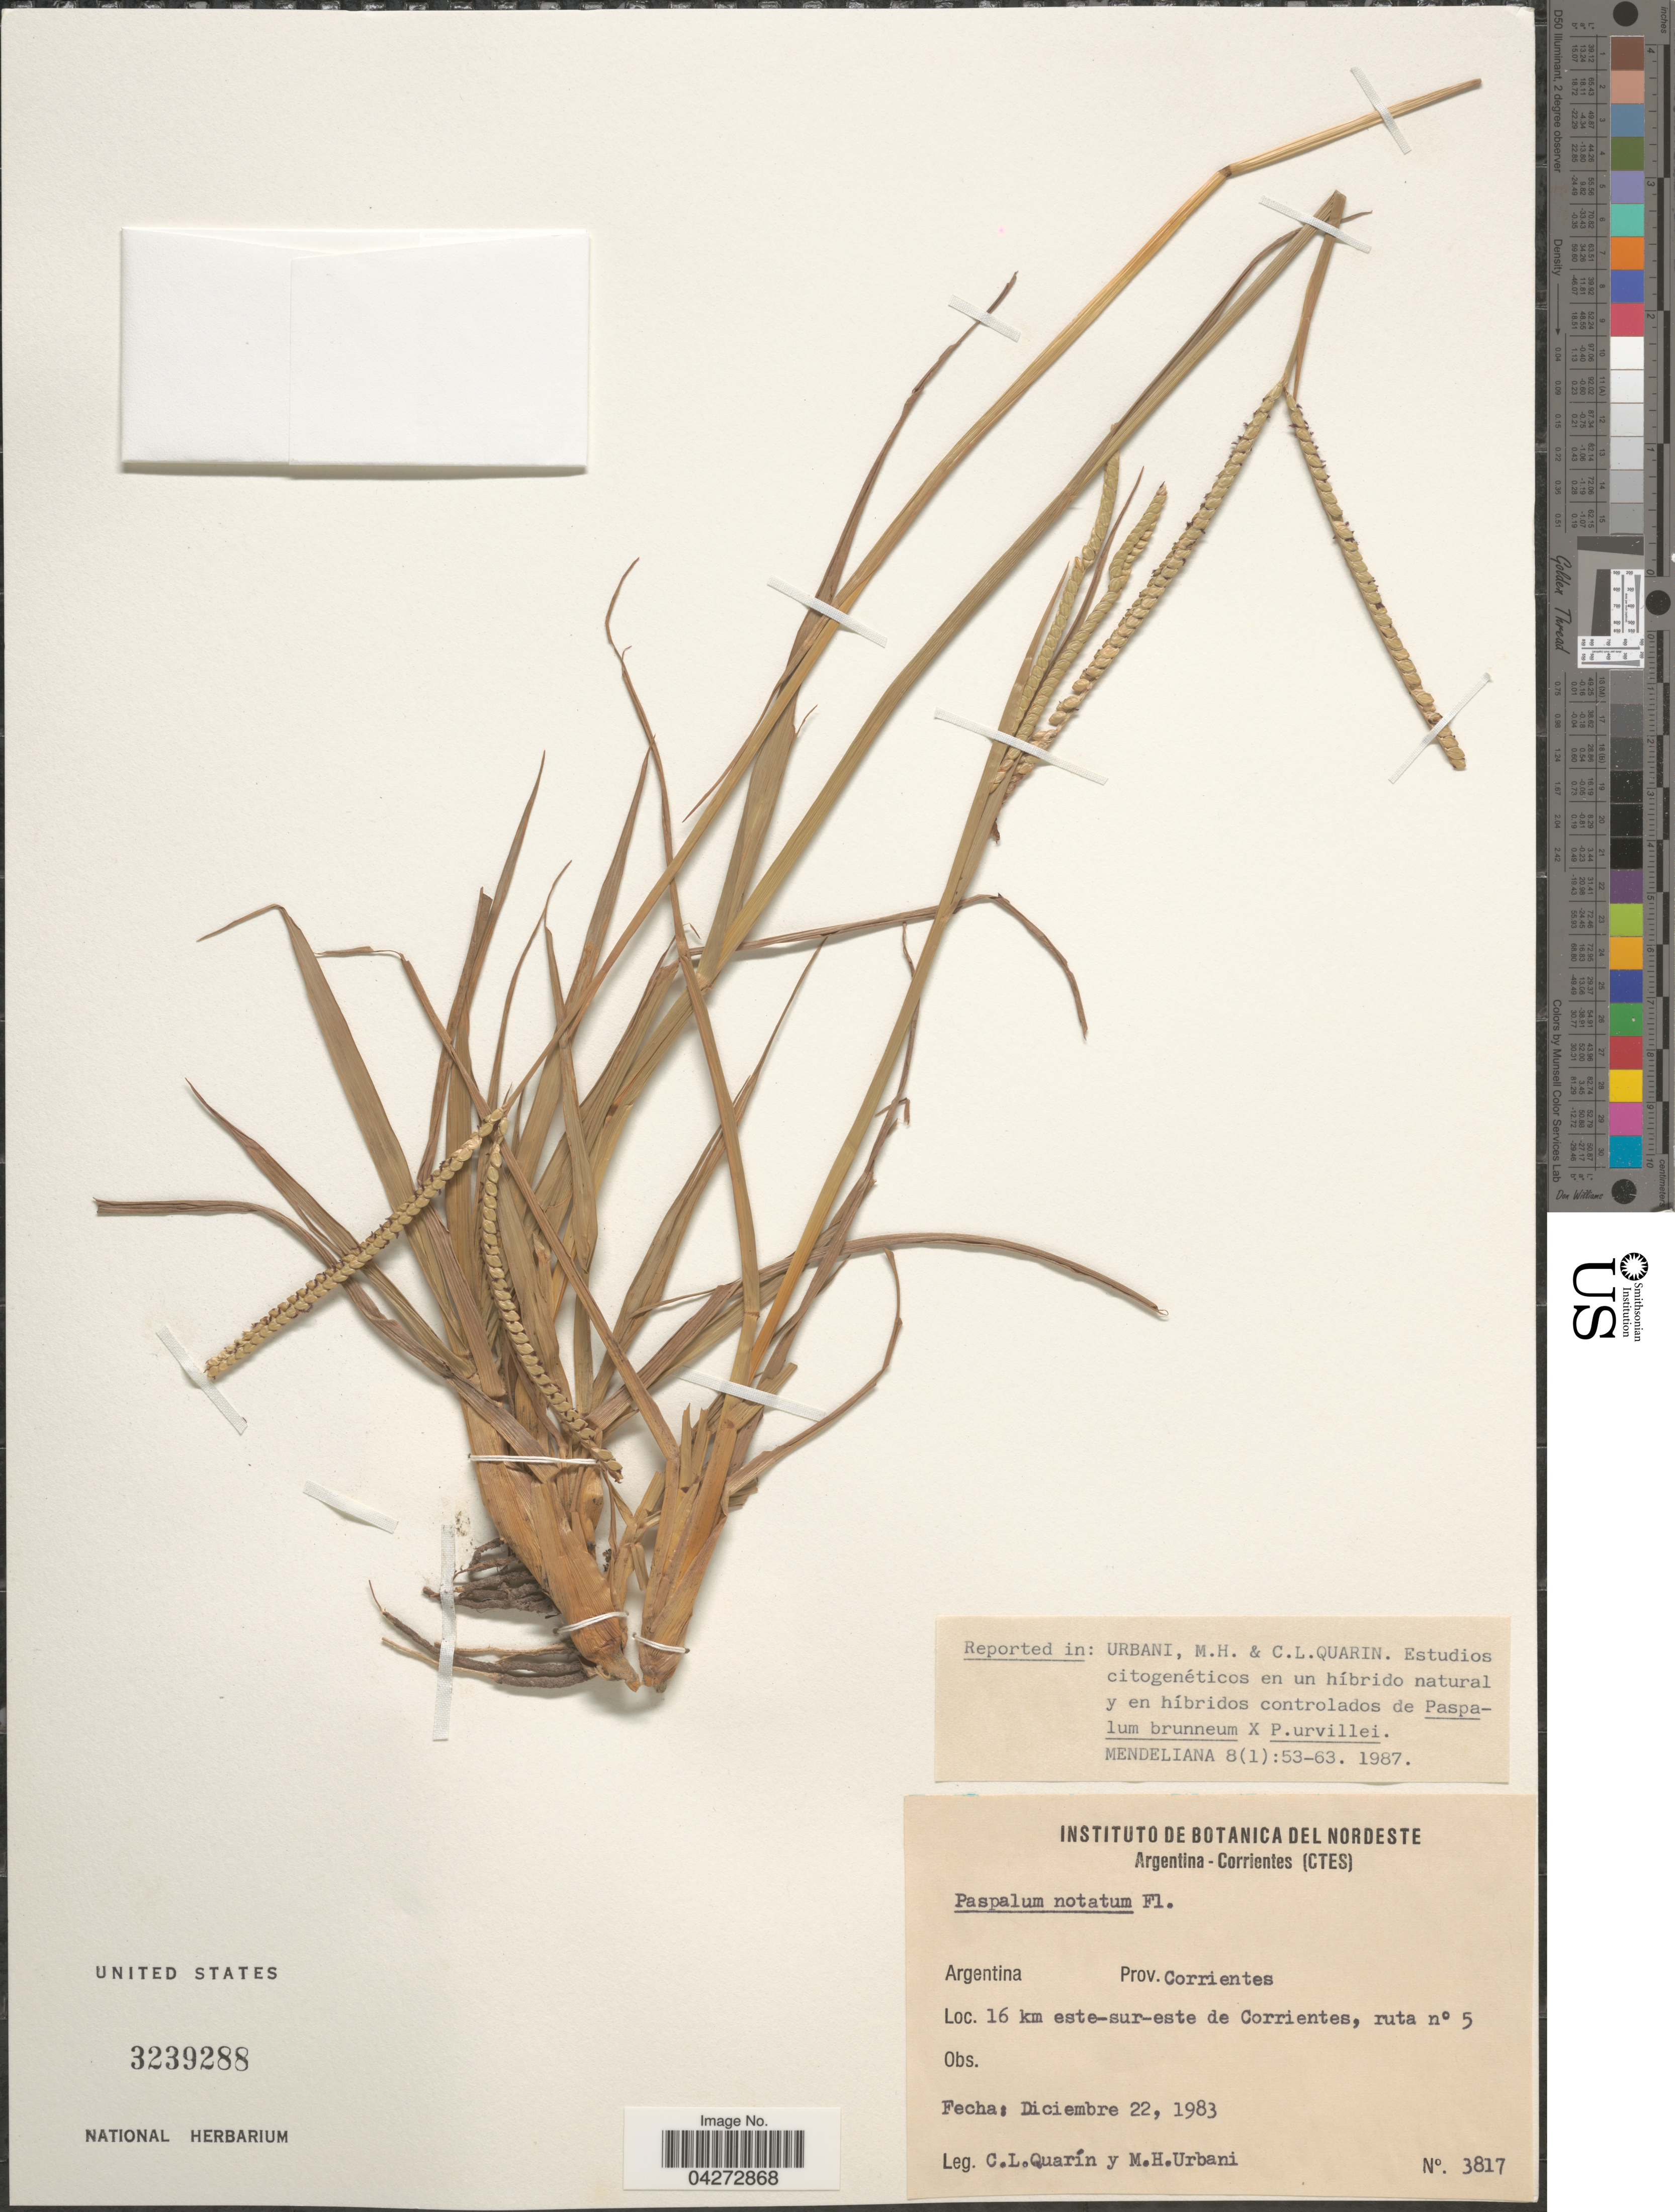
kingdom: Plantae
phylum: Tracheophyta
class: Liliopsida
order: Poales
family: Poaceae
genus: Paspalum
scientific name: Paspalum notatum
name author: Flüggé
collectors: C. Quarin & M. Urbani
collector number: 3817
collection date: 1983-12-22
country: Argentina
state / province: Corrientes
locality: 16 km este-sur-este de Corrientes, ruta n° 5.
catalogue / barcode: US 3239288